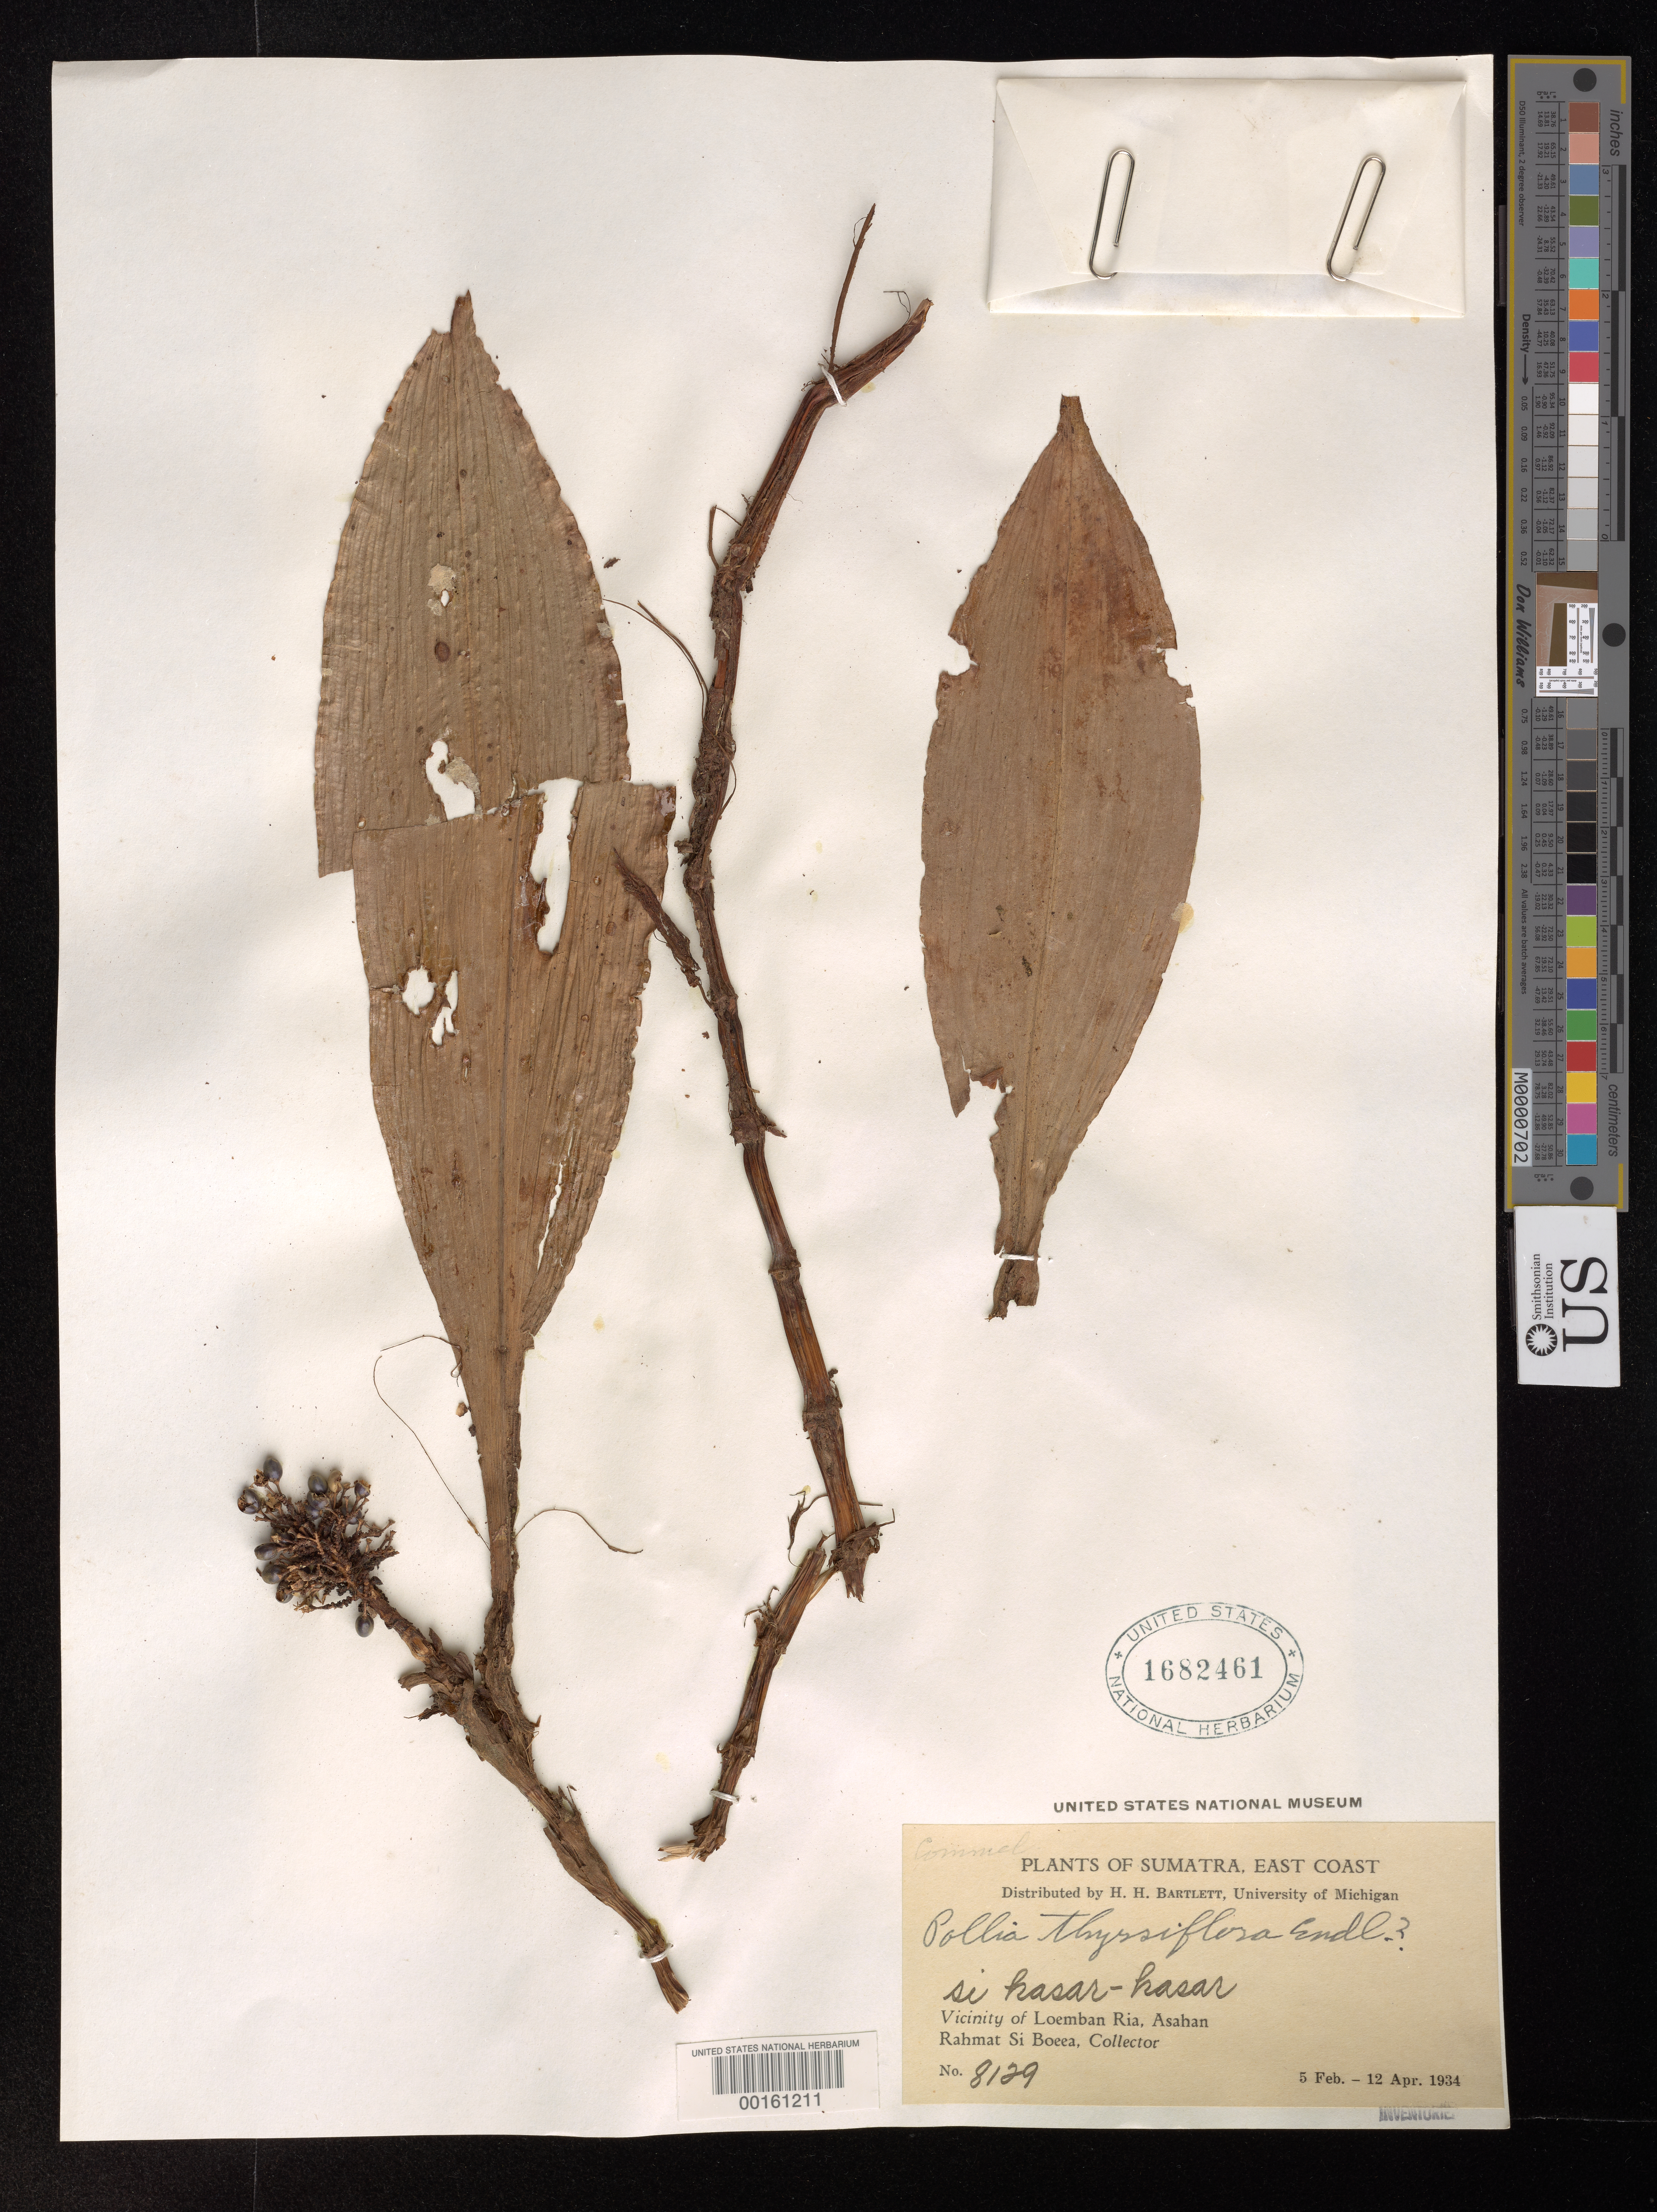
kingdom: Plantae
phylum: Tracheophyta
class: Liliopsida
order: Commelinales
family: Commelinaceae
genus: Pollia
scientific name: Pollia thyrsiflora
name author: (Blume) Steud.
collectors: Rahmat Si Boeea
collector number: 8129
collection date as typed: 05 Feb 1934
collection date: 1934-02-05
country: Indonesia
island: Sumatra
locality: Leomban ria, asahan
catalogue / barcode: US 1682461